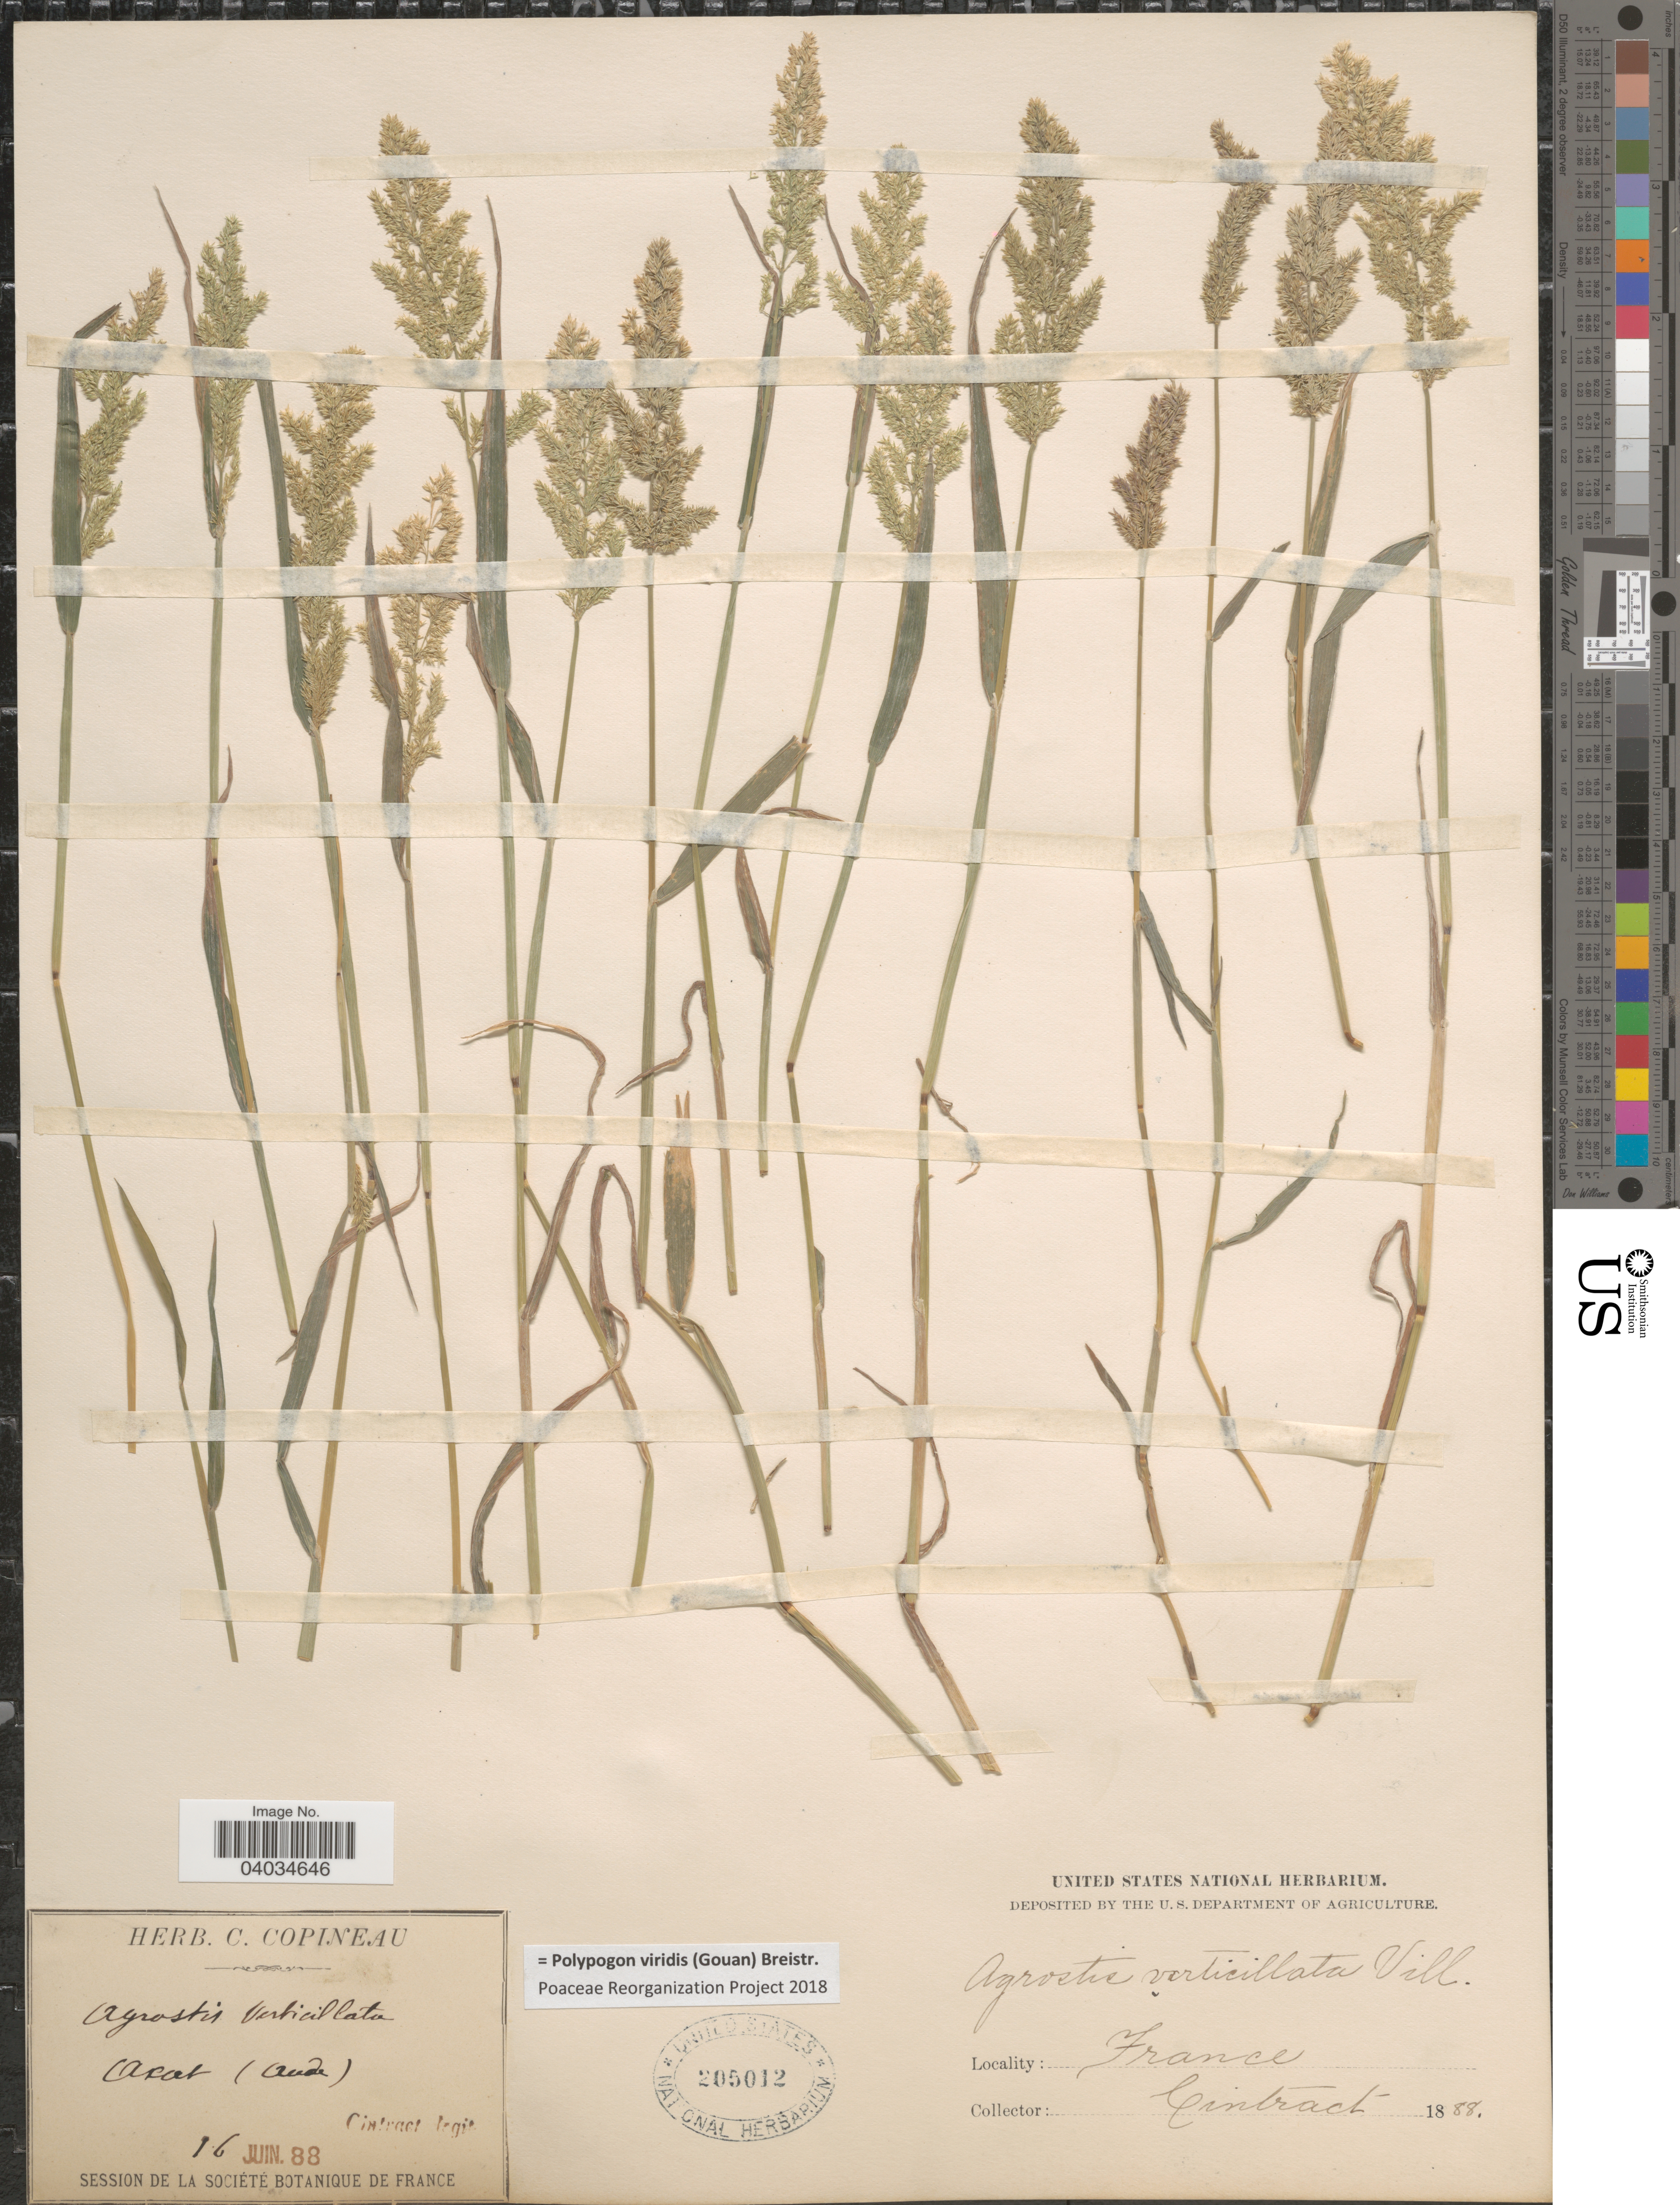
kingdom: Plantae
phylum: Tracheophyta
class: Liliopsida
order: Poales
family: Poaceae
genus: Polypogon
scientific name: Polypogon viridis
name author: (Gouan) Breistroffer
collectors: Cintract, --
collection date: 1888-06-16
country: France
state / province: Occitanie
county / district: Aude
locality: Axat (Aude).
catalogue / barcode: US 205012